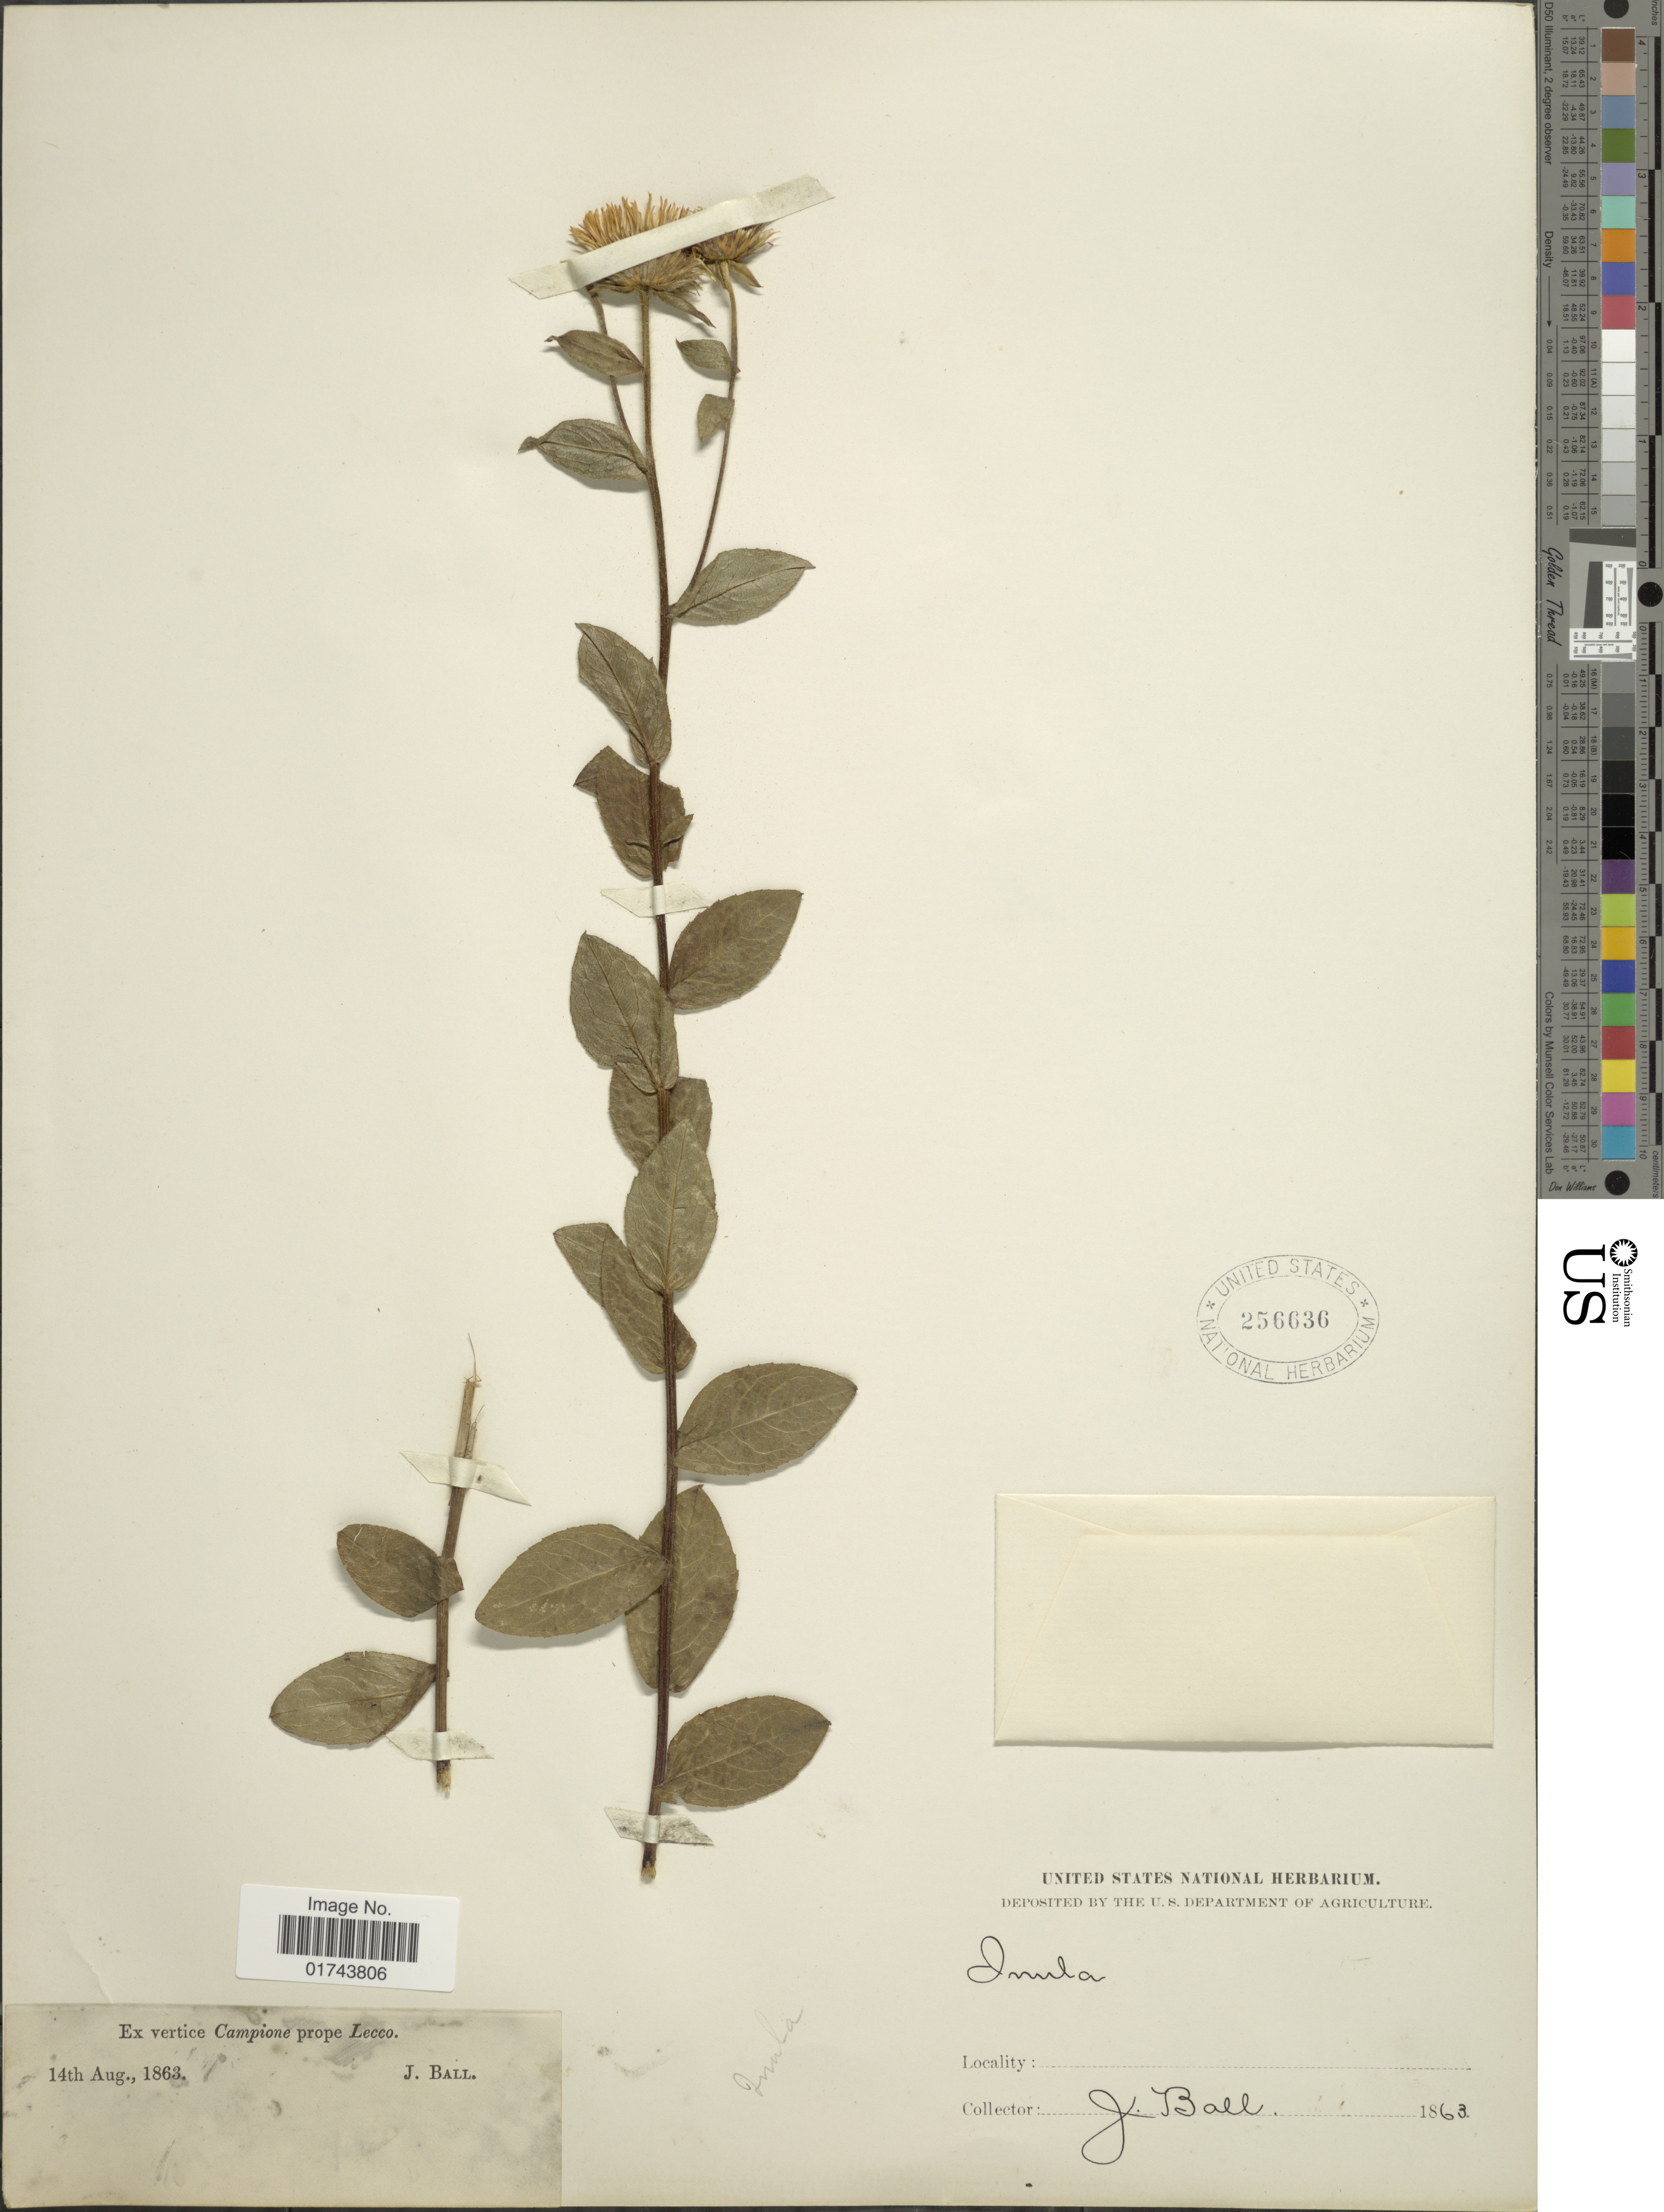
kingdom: Plantae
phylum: Tracheophyta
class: Magnoliopsida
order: Asterales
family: Asteraceae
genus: Inula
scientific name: Inula sp.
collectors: J. Ball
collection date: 1863-08-14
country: Italy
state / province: Lombardy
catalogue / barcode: US 256636